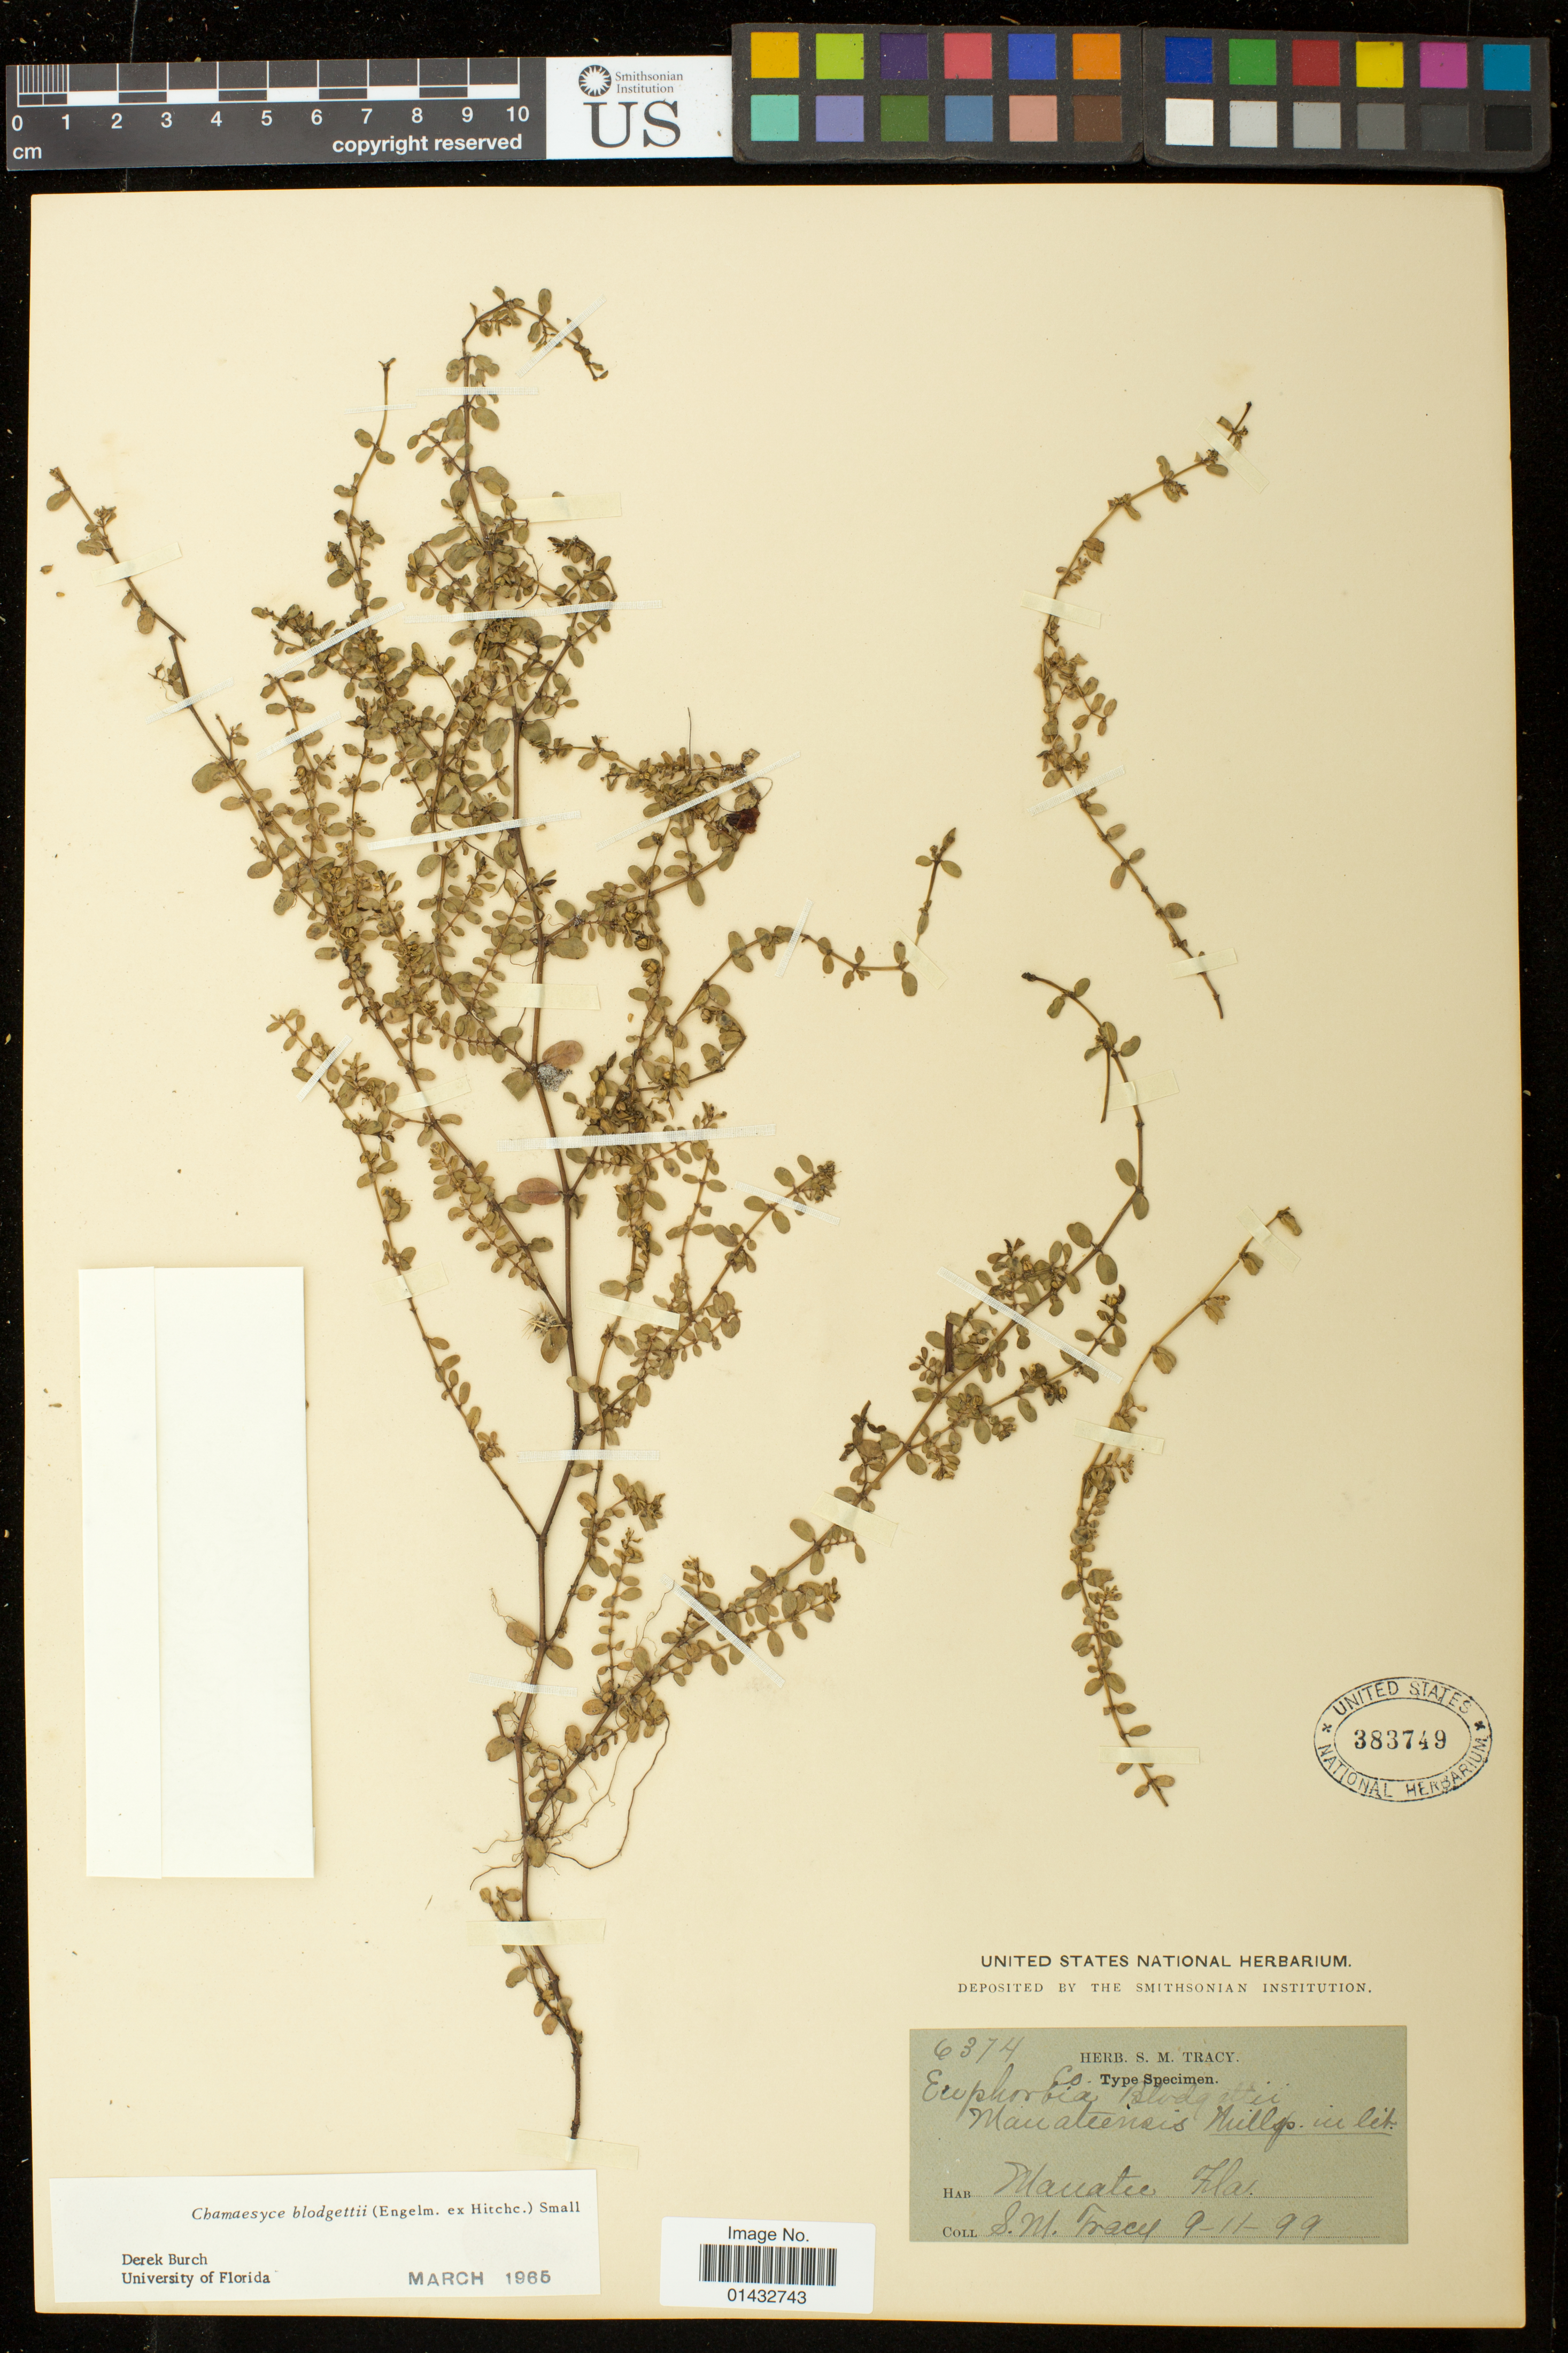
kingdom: Plantae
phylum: Tracheophyta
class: Magnoliopsida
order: Malpighiales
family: Euphorbiaceae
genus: Euphorbia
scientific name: Euphorbia blodgettii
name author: Engelm. ex Hitchc.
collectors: S. M. Tracy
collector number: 6374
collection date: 1899-09-11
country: United States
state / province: Florida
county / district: Manatee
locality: Manatee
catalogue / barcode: US 383749